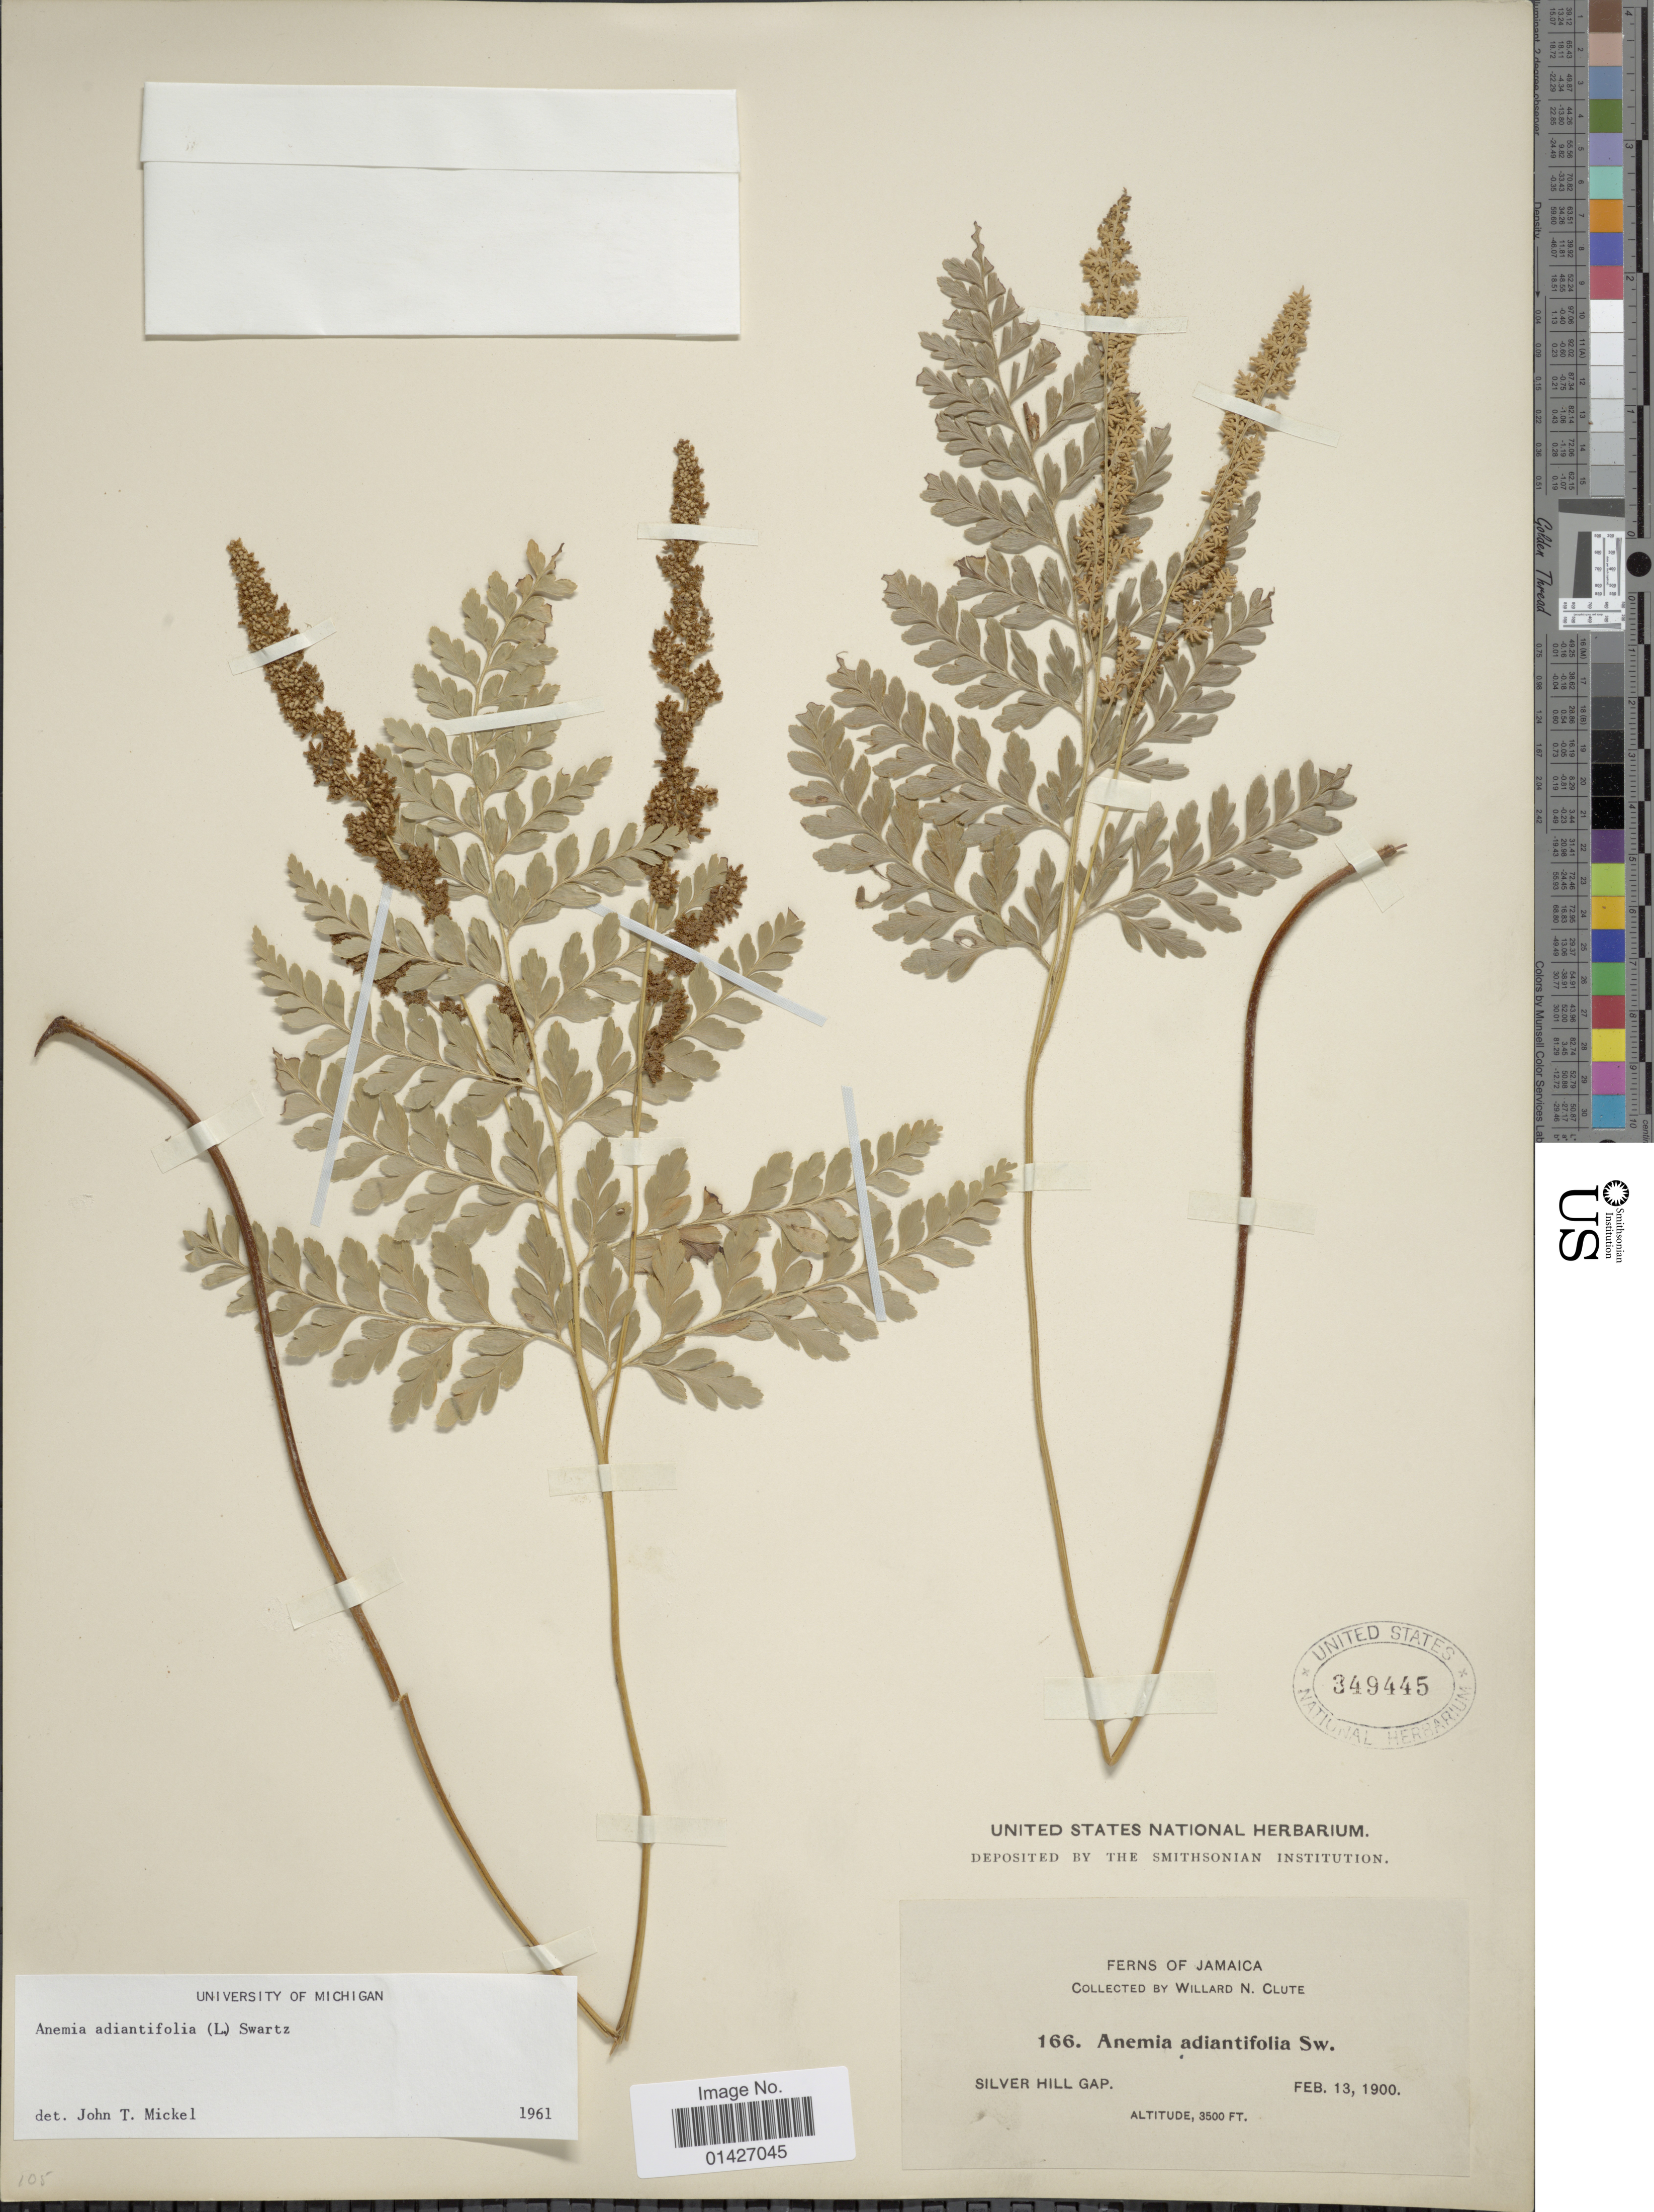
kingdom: Plantae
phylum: Tracheophyta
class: Polypodiopsida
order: Schizaeales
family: Anemiaceae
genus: Anemia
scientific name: Anemia adiantifolia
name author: (L.) Sw.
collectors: W. N. Clute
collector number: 166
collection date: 1900-02-13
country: Jamaica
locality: Silver Hill Gap.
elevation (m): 1067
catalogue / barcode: US 349445